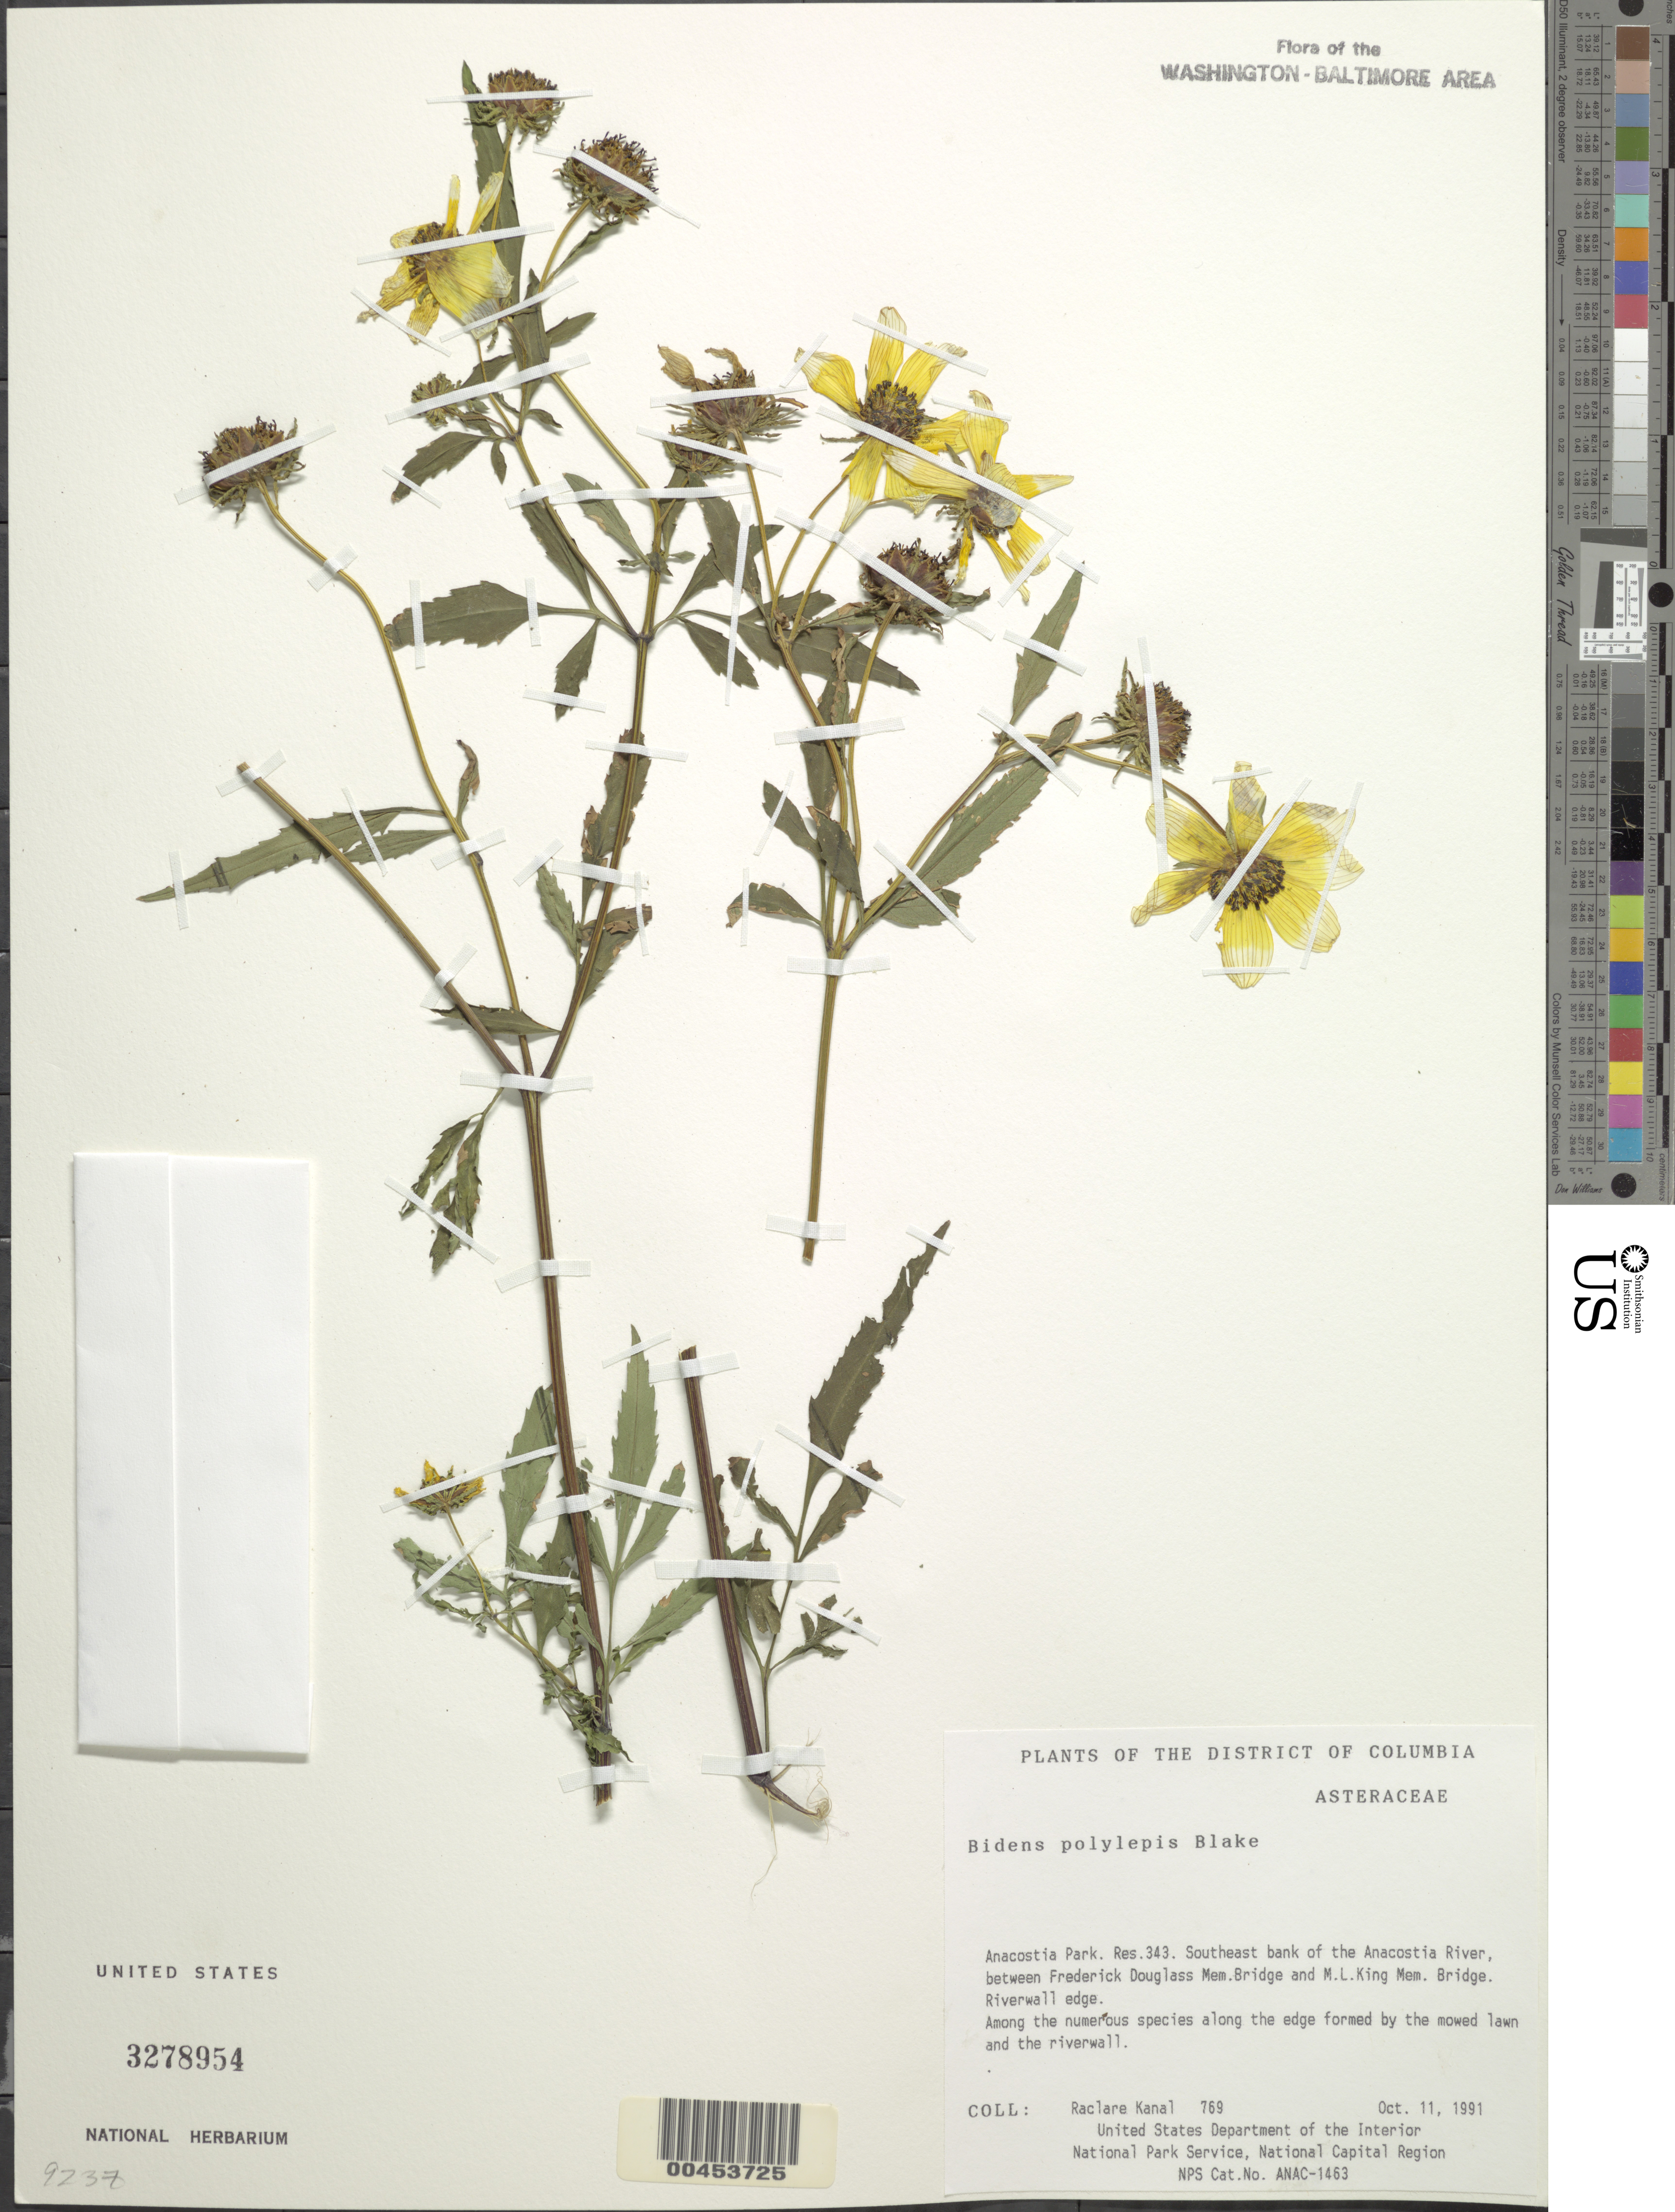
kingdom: Plantae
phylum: Tracheophyta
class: Magnoliopsida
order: Asterales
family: Asteraceae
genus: Bidens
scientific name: Bidens polylepis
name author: S.F. Blake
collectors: R. Kanal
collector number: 769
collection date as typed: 11 Oct 1991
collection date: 1991-10-11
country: United States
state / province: District of Columbia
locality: Anacostia Park, Res 343, SE bank of the Anacostia River, between Frederick Douglass Mem Bridge and M.l. King Mem Bridge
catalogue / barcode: US 3278954